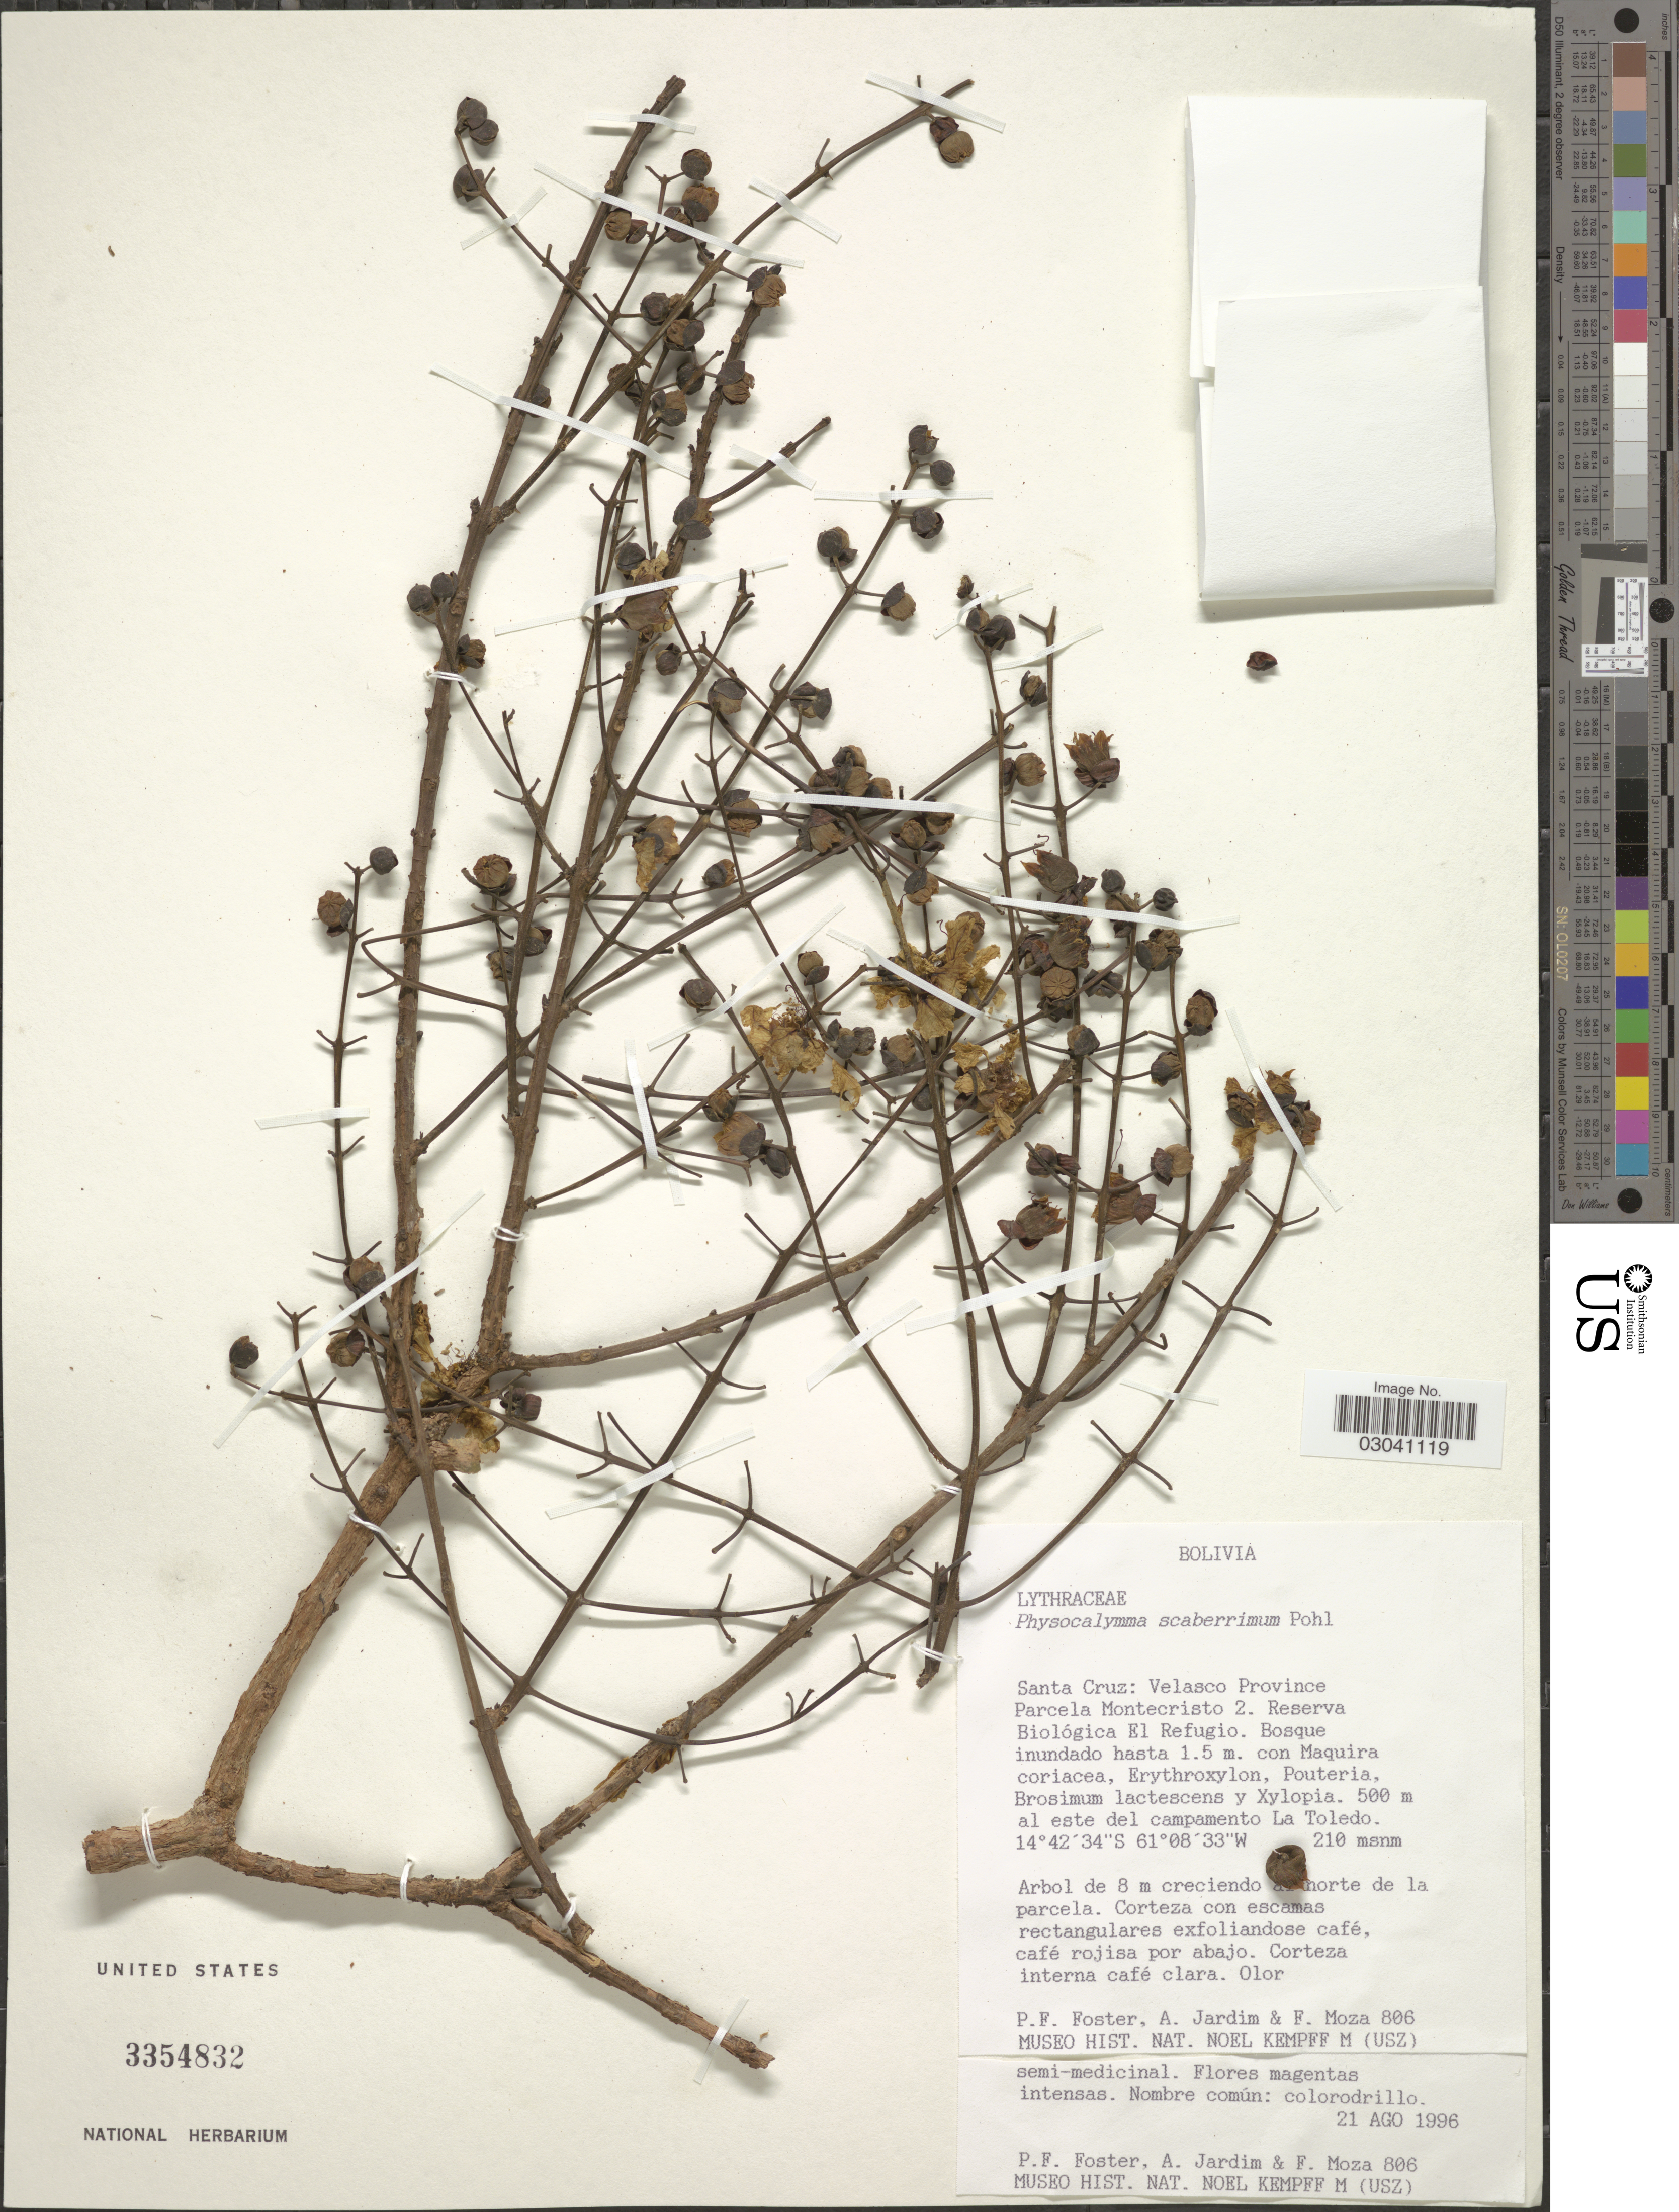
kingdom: Plantae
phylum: Tracheophyta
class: Magnoliopsida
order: Myrtales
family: Lythraceae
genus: Physocalymma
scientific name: Physocalymma scaberrimum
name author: Pohl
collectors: P. Foster, A. Jardim & F. Moza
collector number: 806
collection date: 1996-08-21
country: Bolivia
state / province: Santa Cruz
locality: Velasco Province, Parcela Montecristo 2. Reserva Biológica El Refugio, al este del campamento La Toledo.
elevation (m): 210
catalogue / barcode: US 3354832